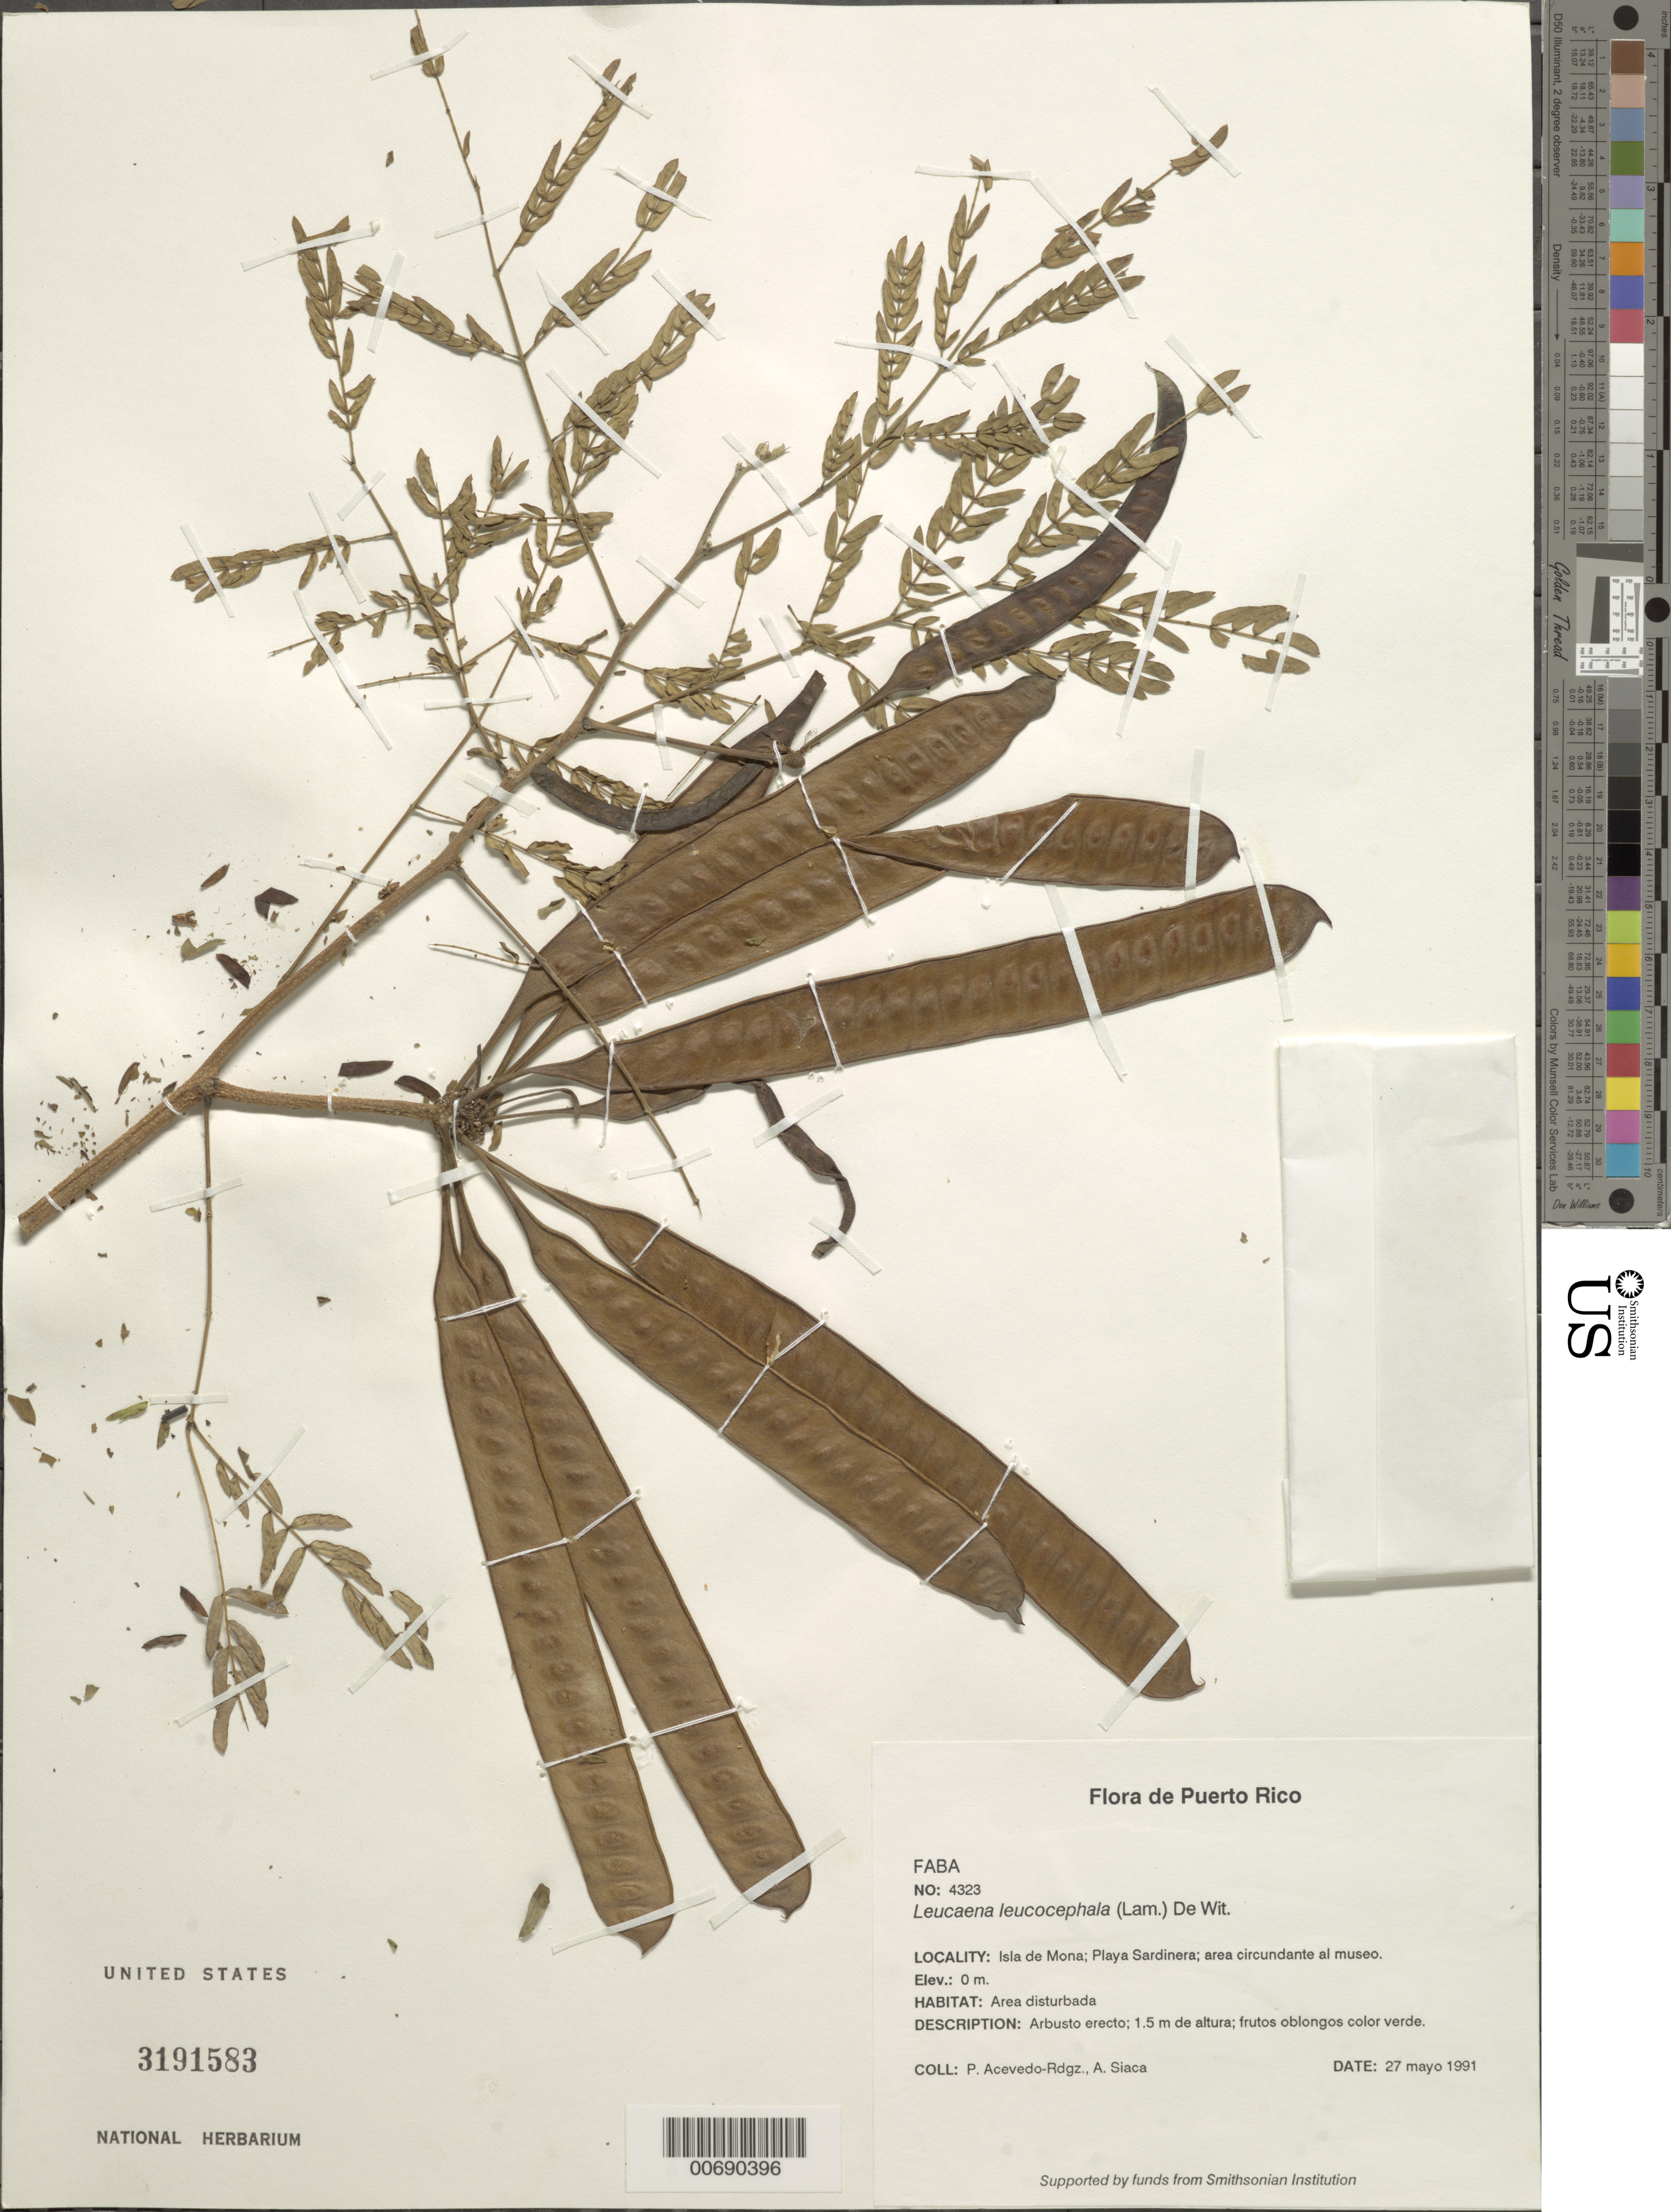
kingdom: Plantae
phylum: Tracheophyta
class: Magnoliopsida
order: Fabales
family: Fabaceae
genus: Leucaena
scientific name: Leucaena leucocephala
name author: (Lam.) de Wit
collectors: P. Acevedo-Rodr. & A. Siaca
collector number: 4323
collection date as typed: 27 May 1991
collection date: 1991-05-27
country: Puerto Rico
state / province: Mayaguëz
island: Mona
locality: Isla de Mona; Playa Sardinera; area circundante al museo.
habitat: Area disturbada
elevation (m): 0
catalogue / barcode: US 3191583